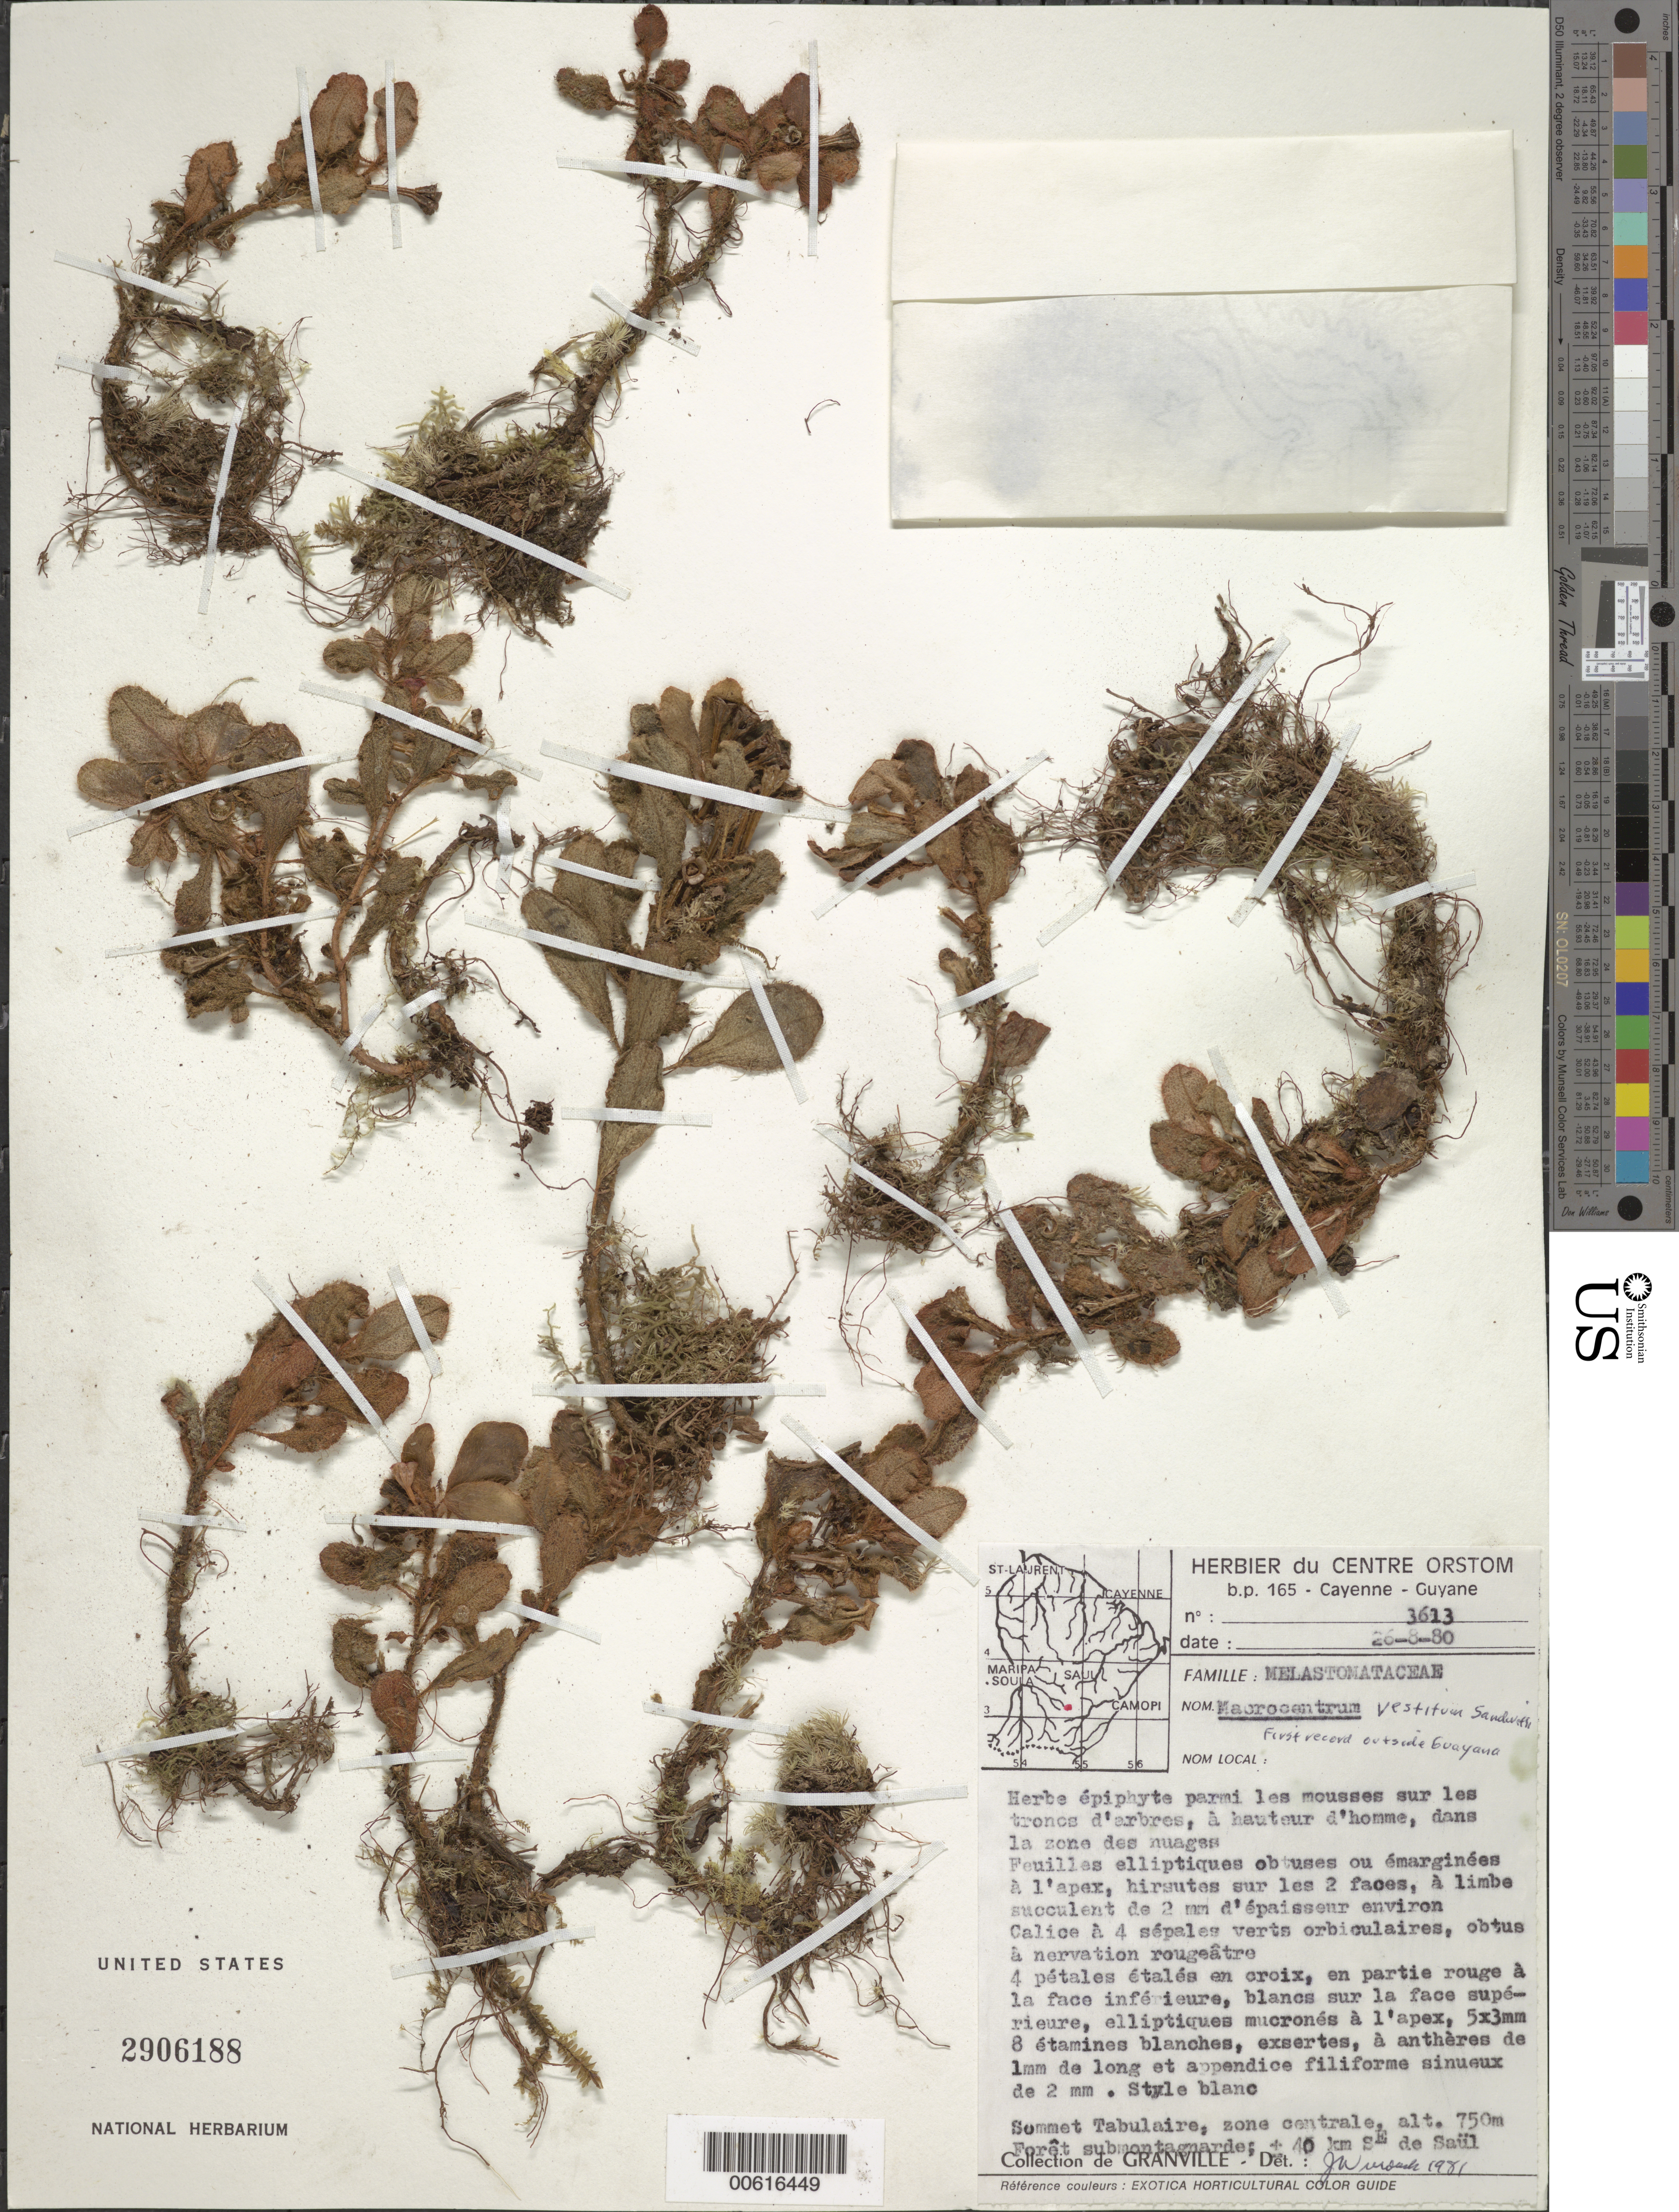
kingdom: Plantae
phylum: Tracheophyta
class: Magnoliopsida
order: Myrtales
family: Melastomataceae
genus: Macrocentrum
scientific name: Macrocentrum vestitum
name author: Sandwith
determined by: Wurdack, John J., (US), US (UNITED STATES)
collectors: J.-J. de Granville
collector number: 3613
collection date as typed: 26-Aug-80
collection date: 1980-08-26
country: French Guiana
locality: Sommet Tabulaire, ±40 km SE de Saül, zone centrale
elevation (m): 750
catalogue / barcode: US 2906188